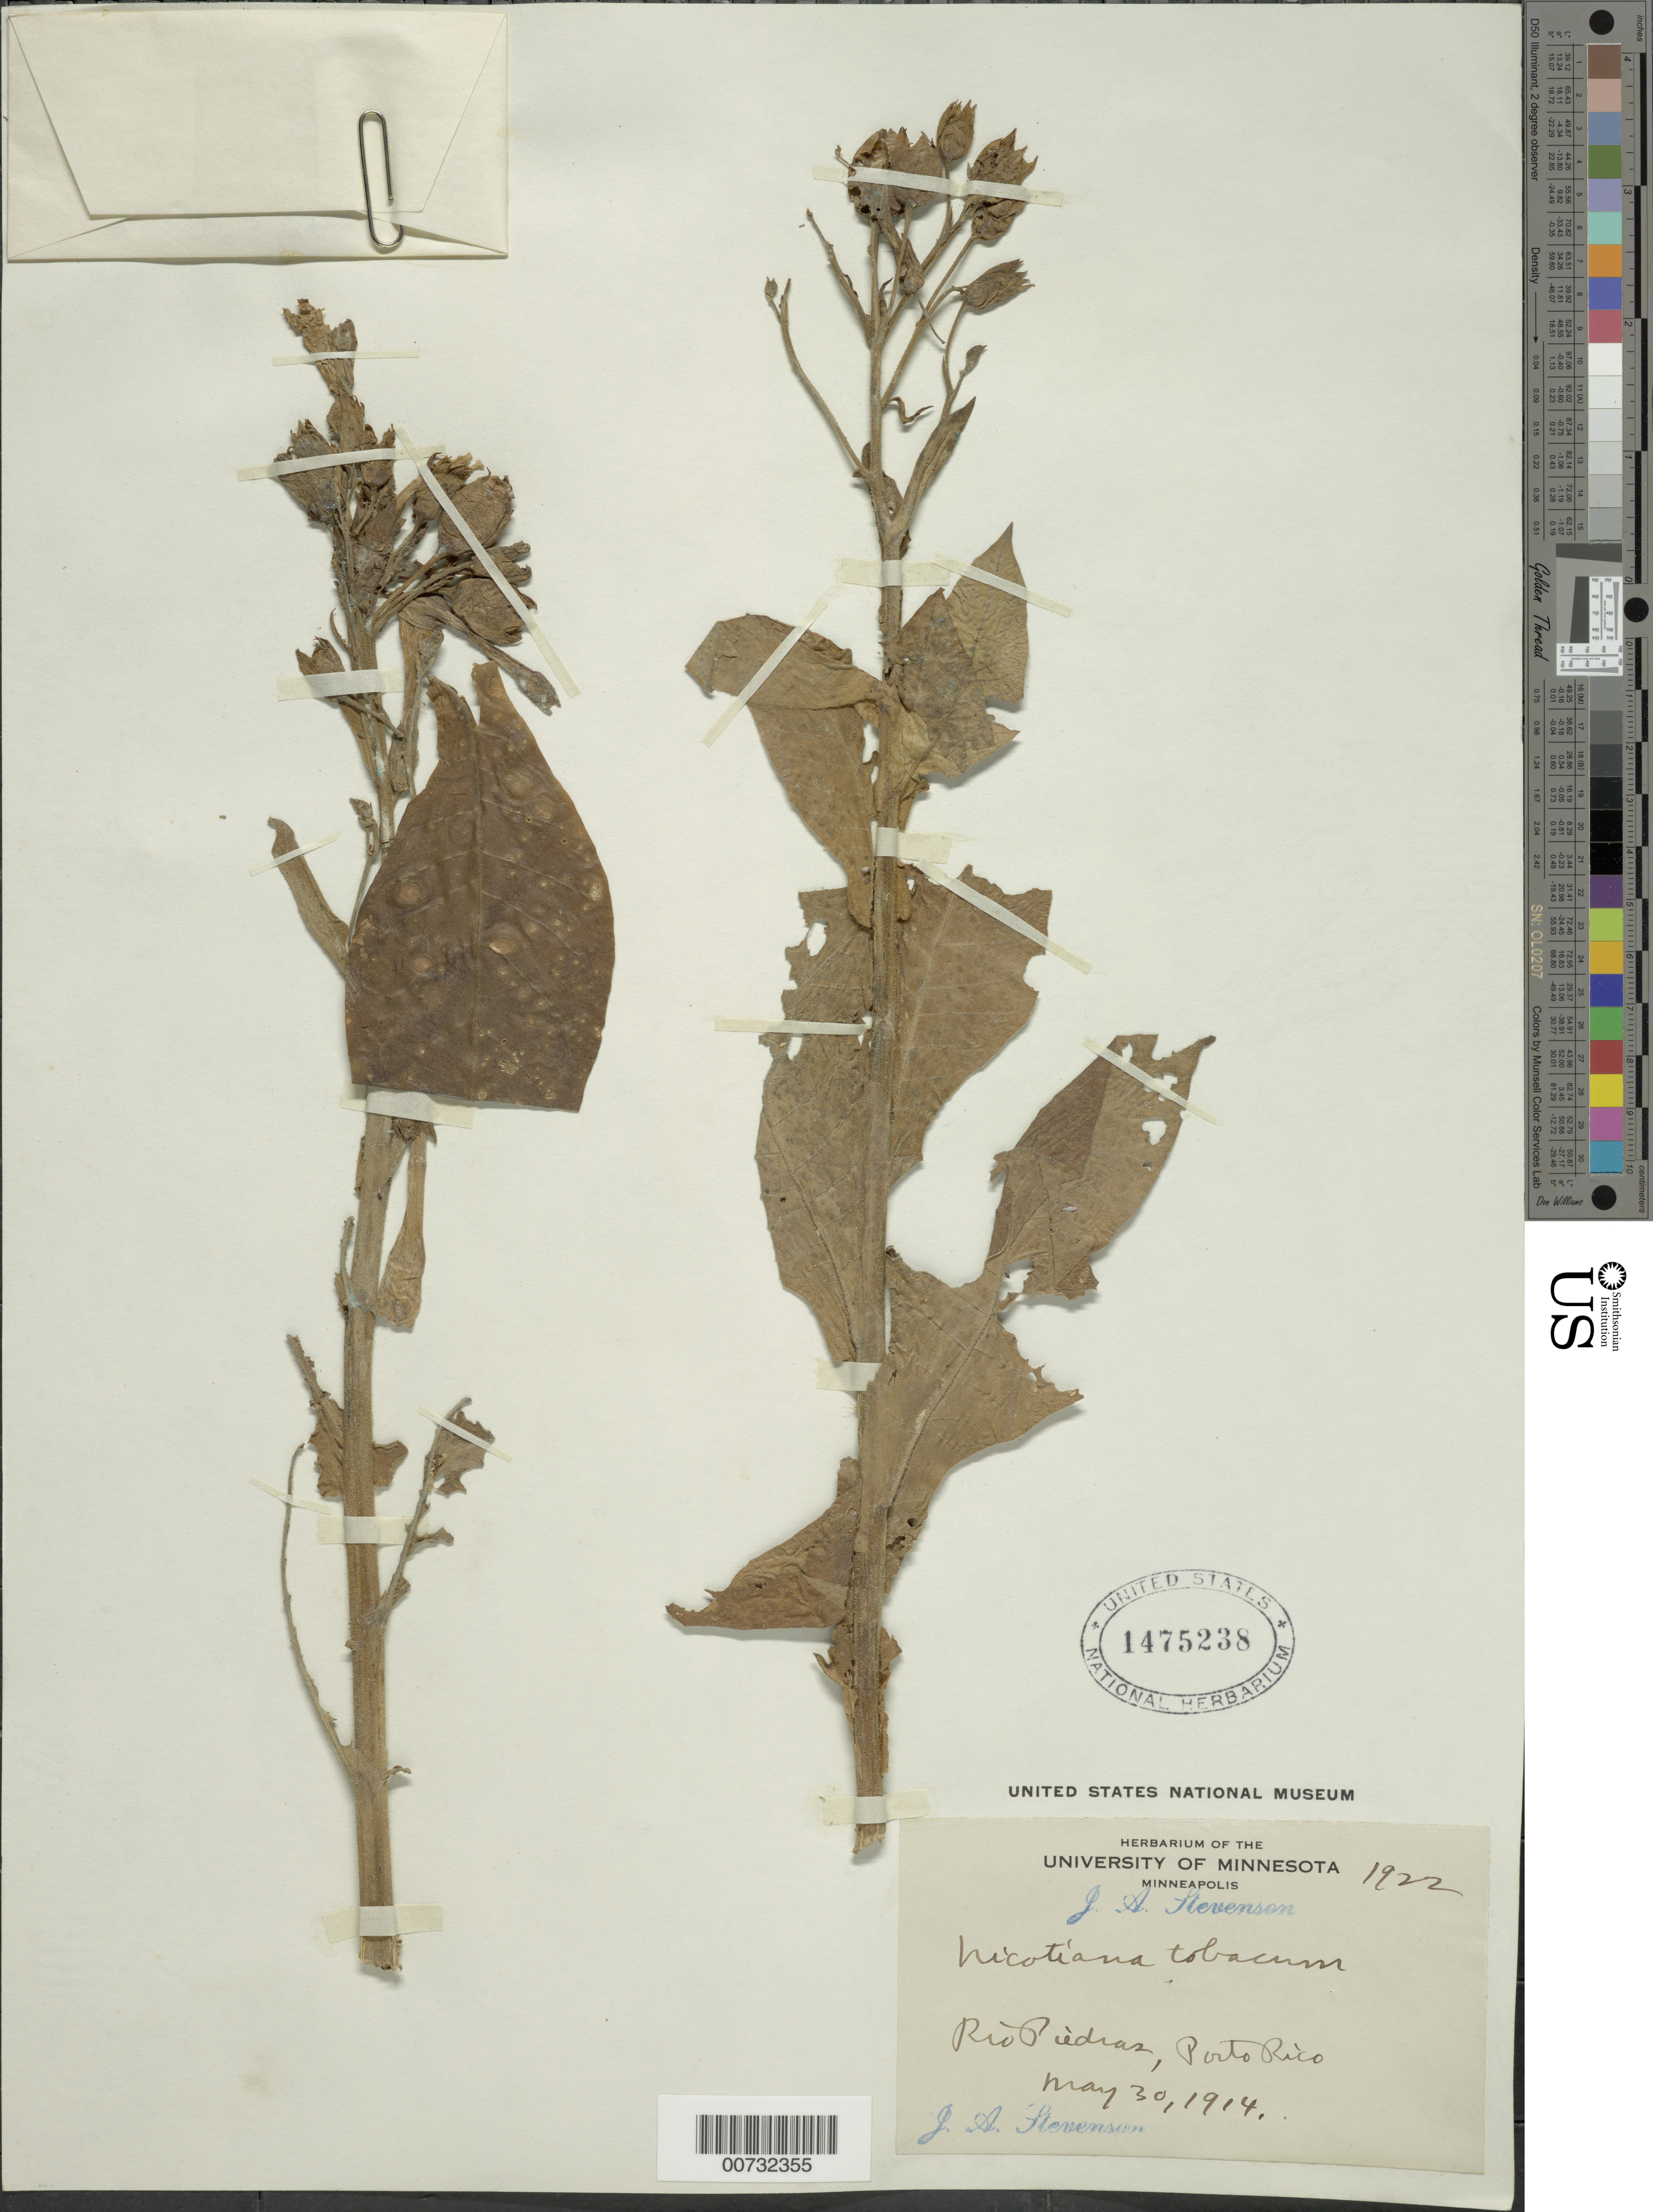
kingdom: Plantae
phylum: Tracheophyta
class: Magnoliopsida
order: Solanales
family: Solanaceae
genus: Nicotiana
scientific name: Nicotiana tabacum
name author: L.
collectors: J. Stevenson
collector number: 1922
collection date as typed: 30 May 1914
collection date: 1914-05-30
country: Puerto Rico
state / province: San Juan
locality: Rio Piedras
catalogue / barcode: US 1475238